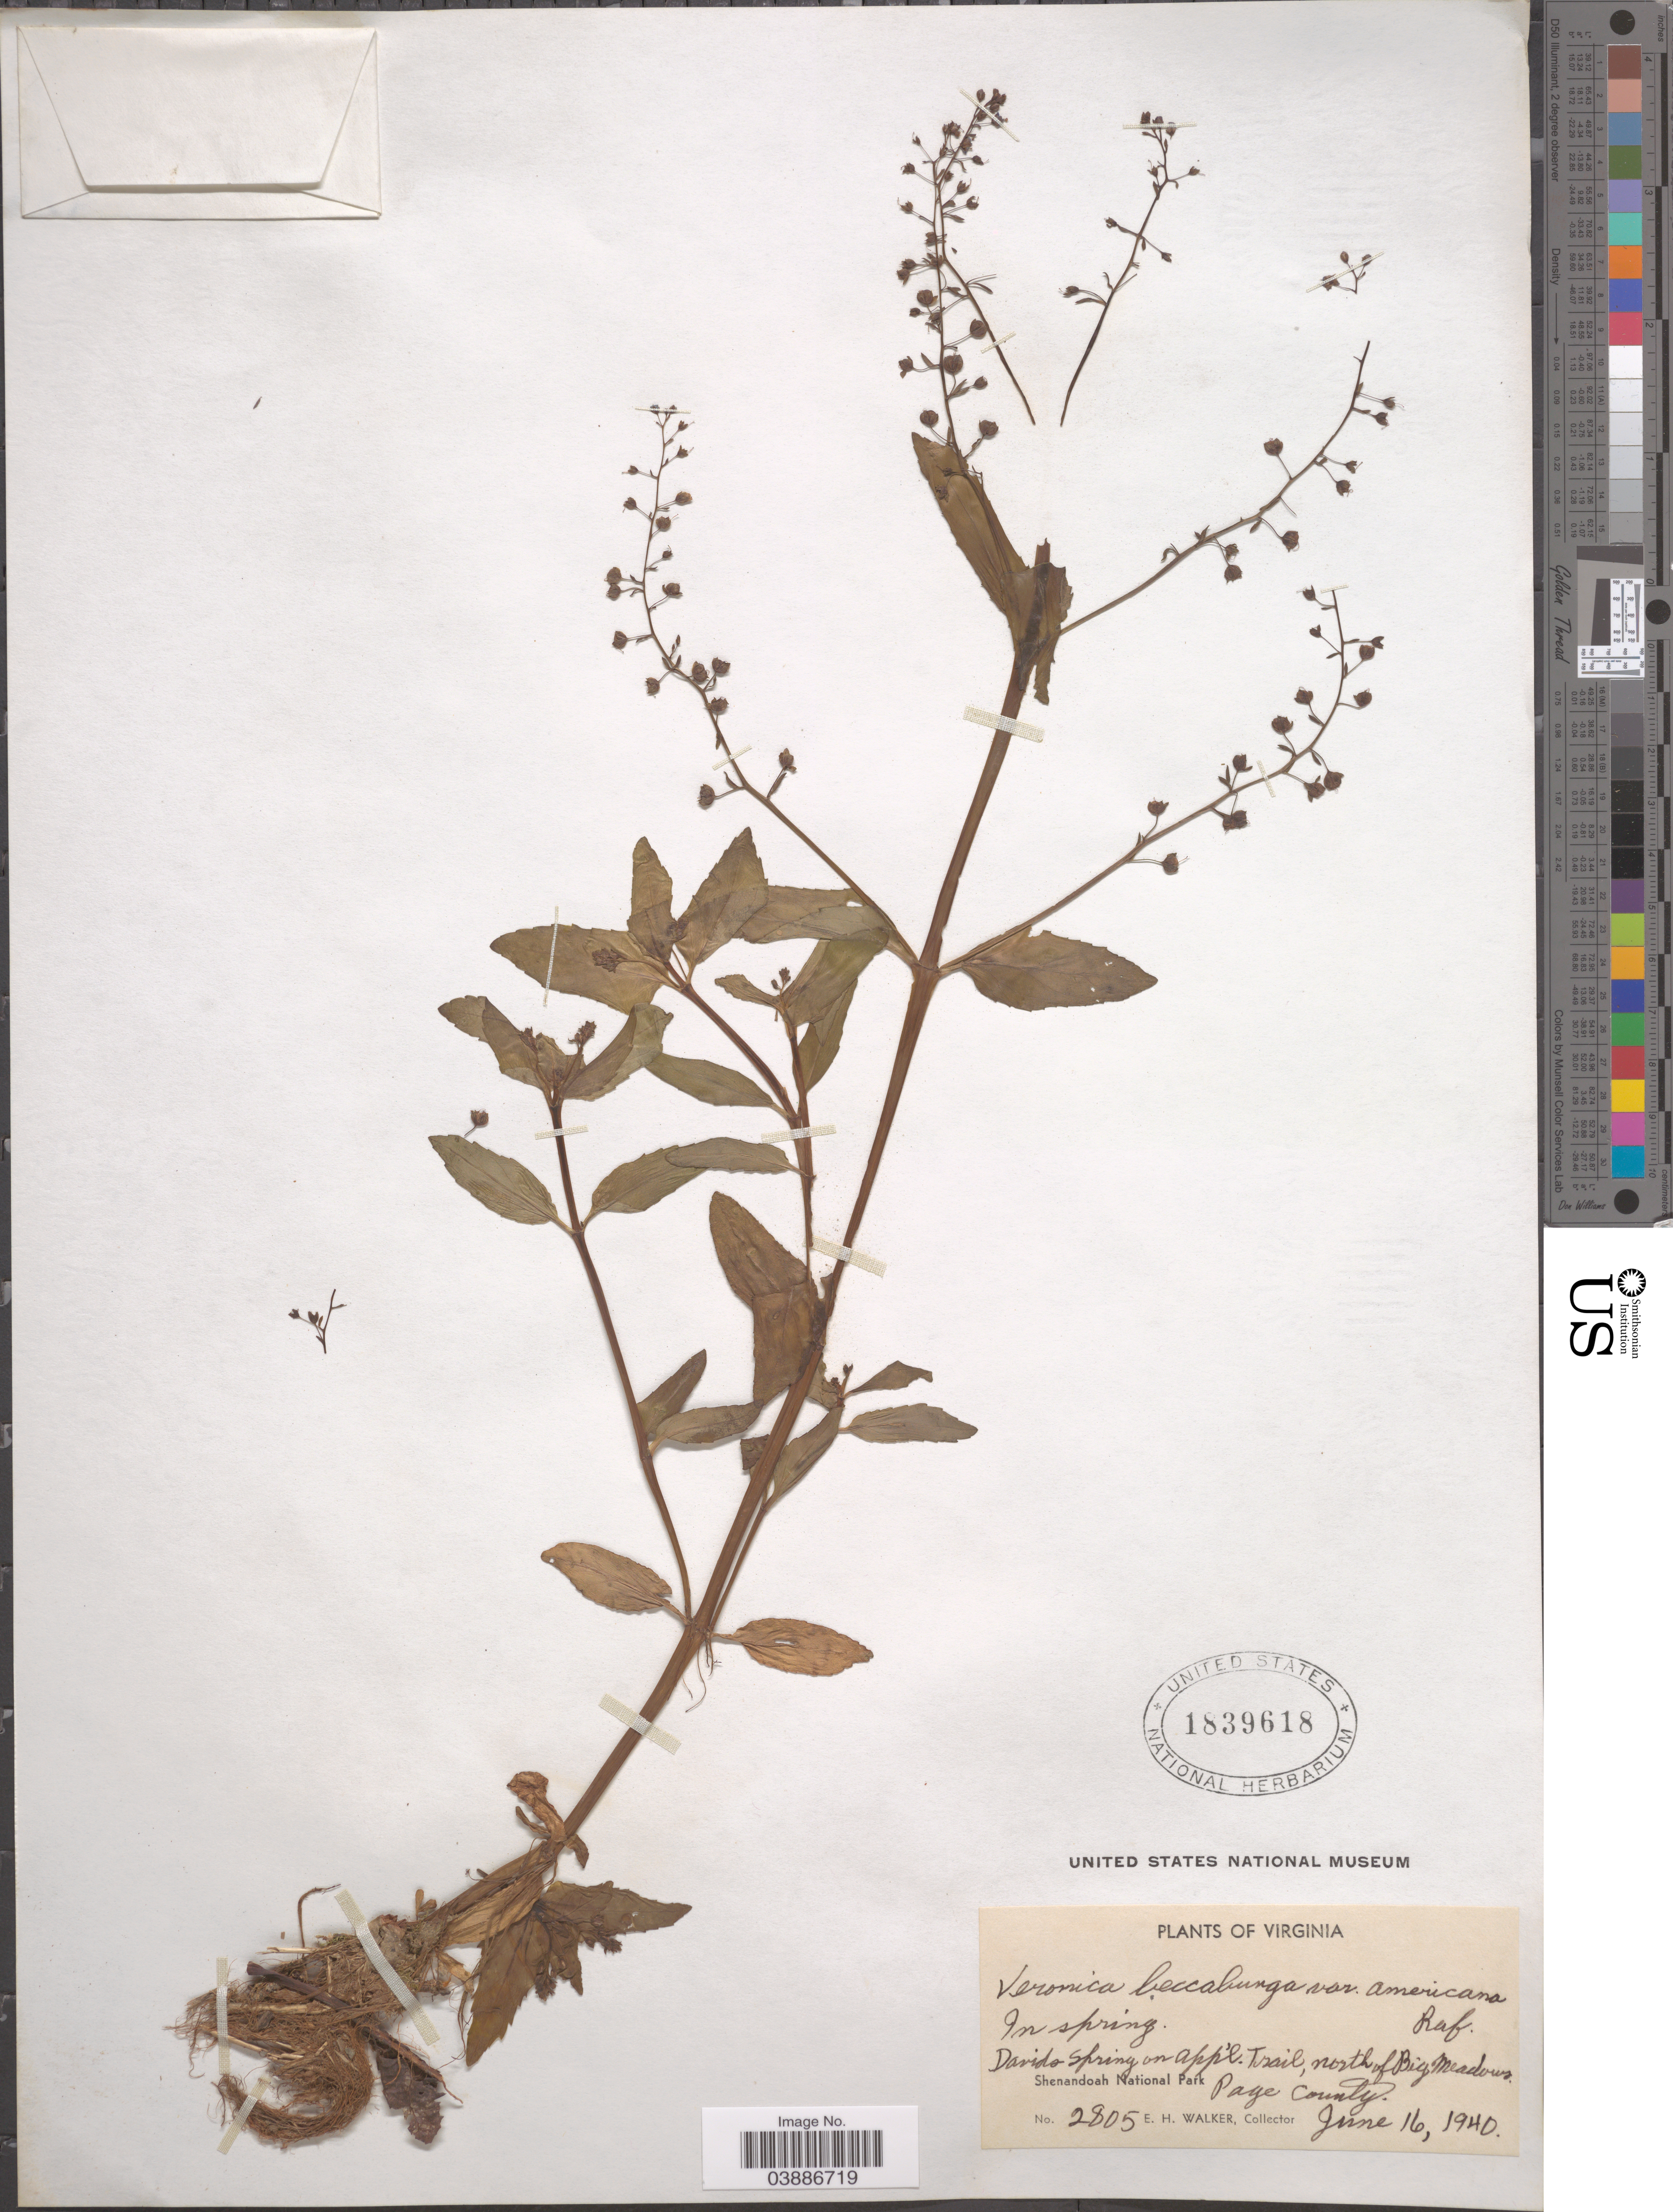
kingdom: Plantae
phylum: Tracheophyta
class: Magnoliopsida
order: Lamiales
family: Plantaginaceae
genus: Veronica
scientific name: Veronica americana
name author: Schwein. ex Benth.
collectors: E. H. Walker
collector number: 2805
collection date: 1940-06-16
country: United States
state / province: Virginia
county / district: Page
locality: Davido Spring on App'l. Trail, north of Big Meadows. Shenandoah National Park. Page County.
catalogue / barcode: US 1839618